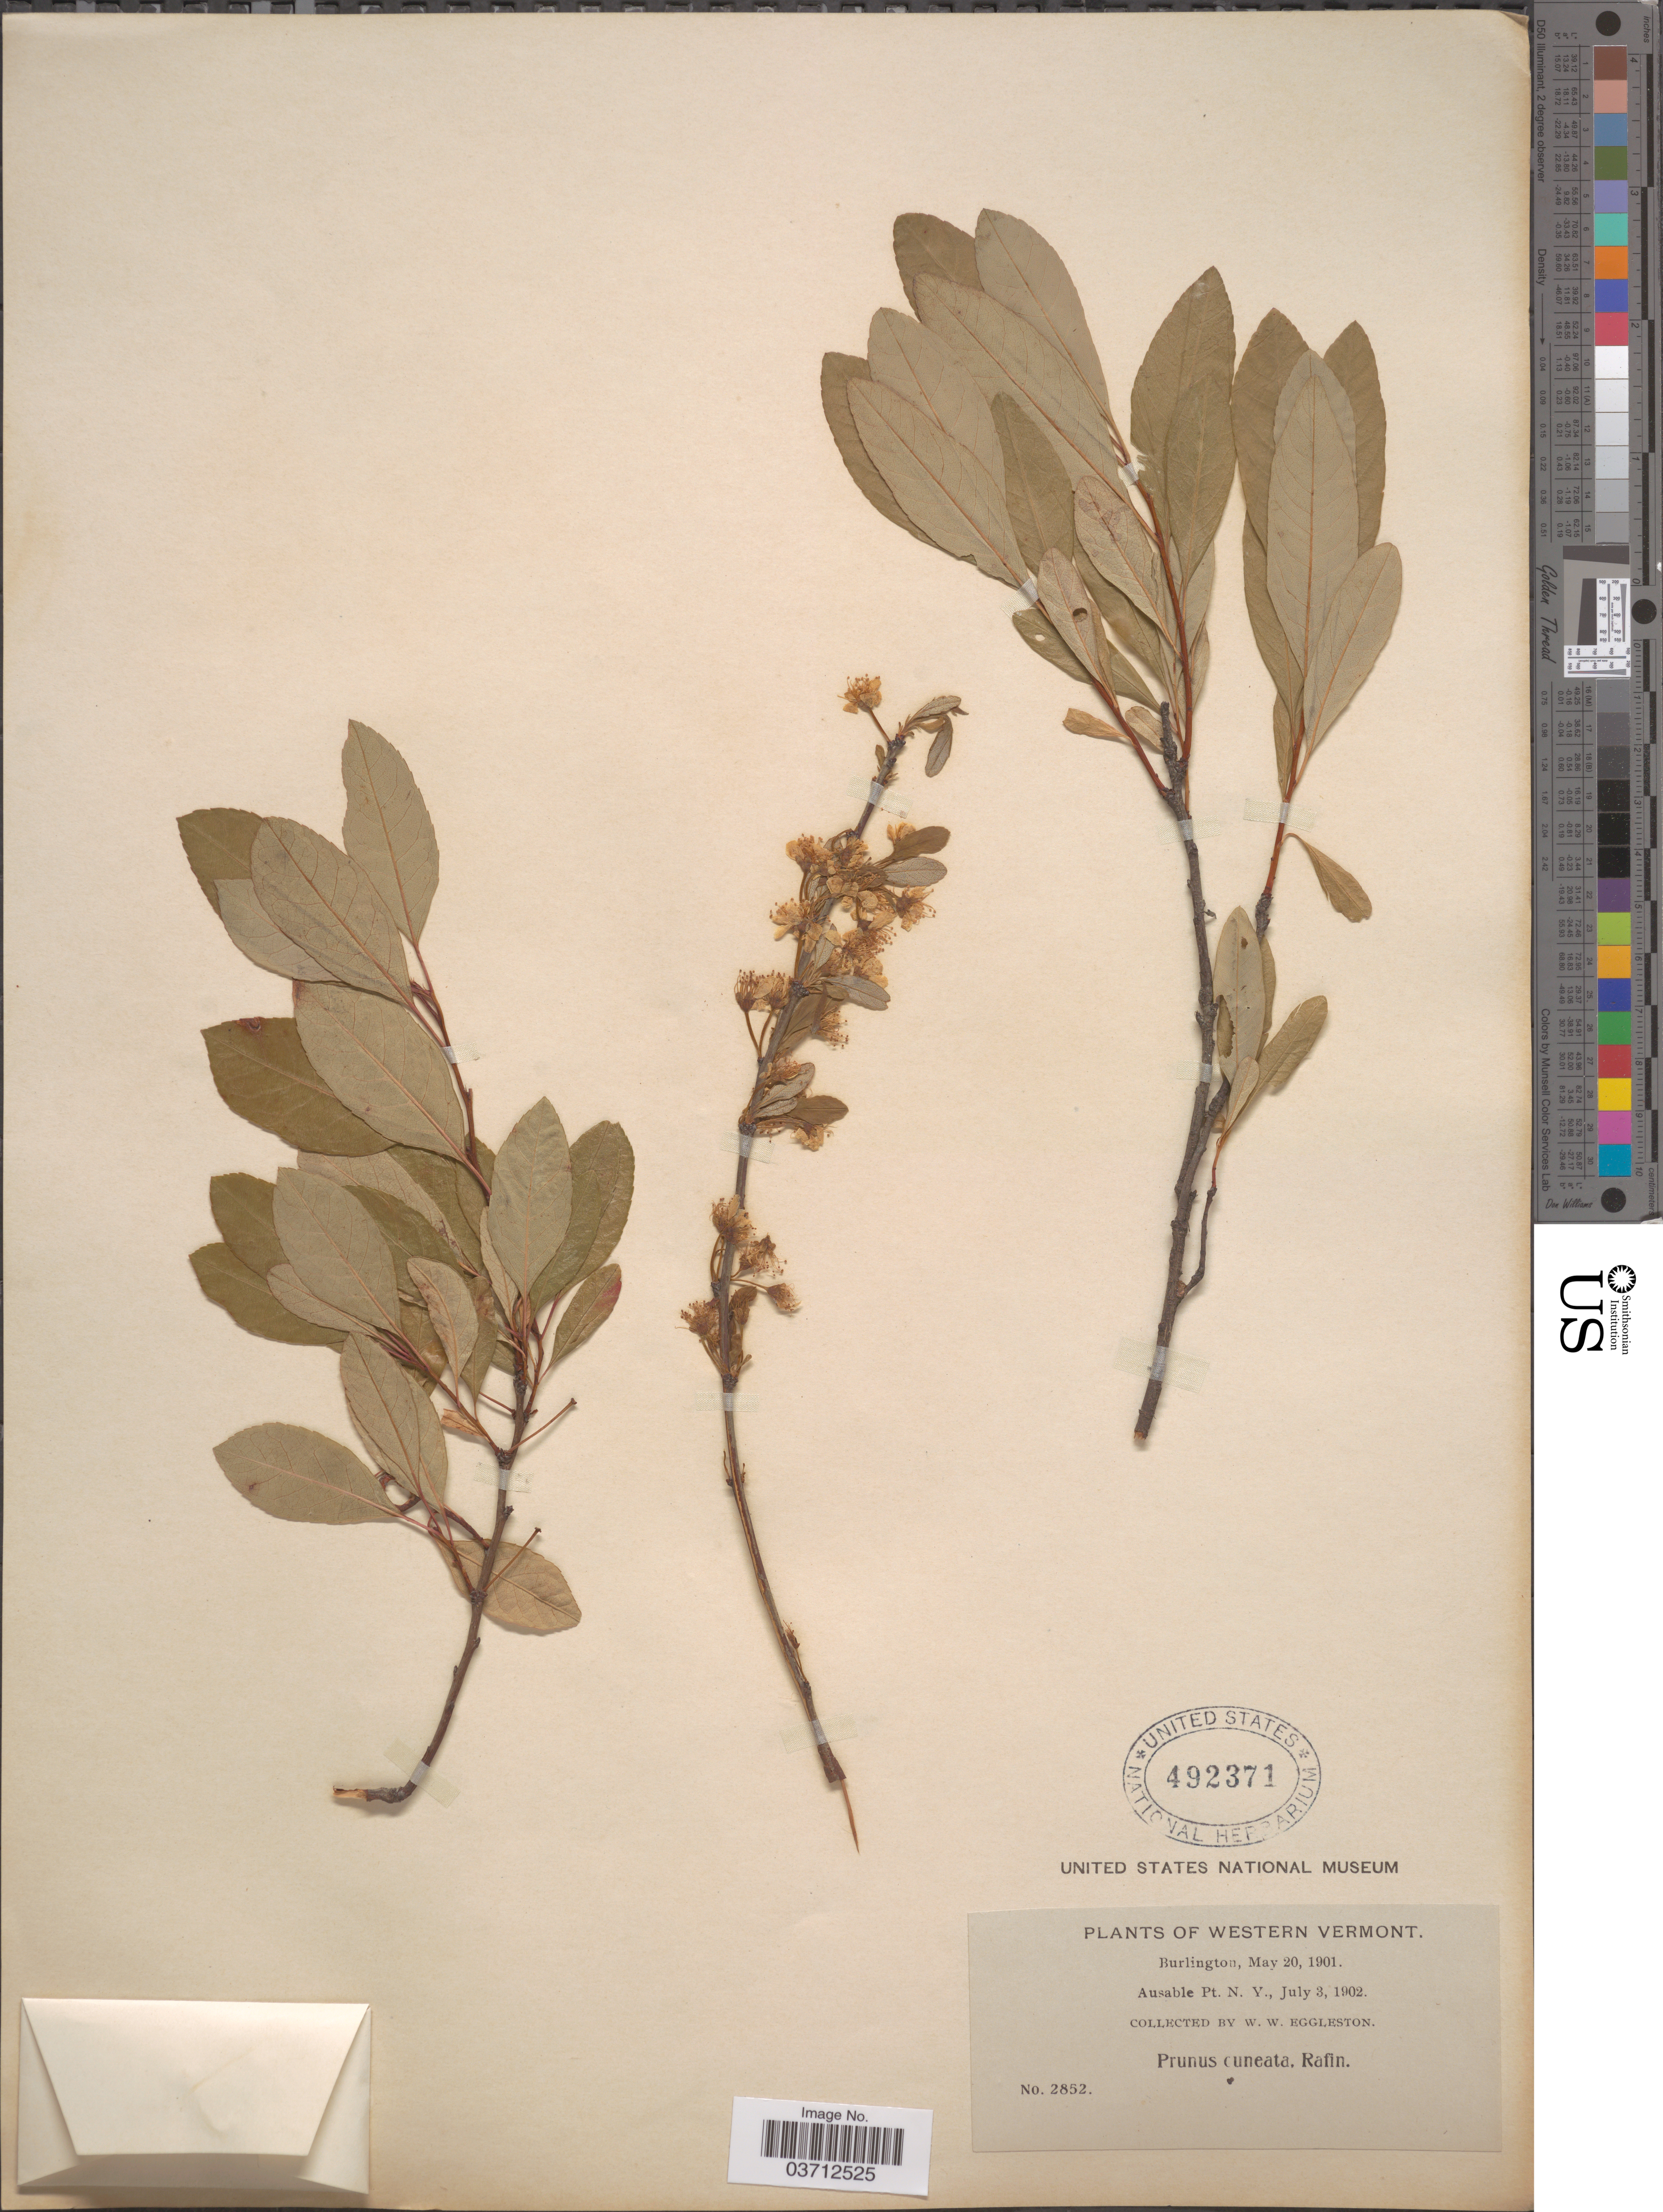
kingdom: Plantae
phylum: Tracheophyta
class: Magnoliopsida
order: Rosales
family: Rosaceae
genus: Prunus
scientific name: Prunus cuneata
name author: Raf.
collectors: W. W. Eggleston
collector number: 2852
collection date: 1902-07-03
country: United States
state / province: Vermont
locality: Western Vermont. Burlington. Ausable Pt.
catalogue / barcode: US 492371